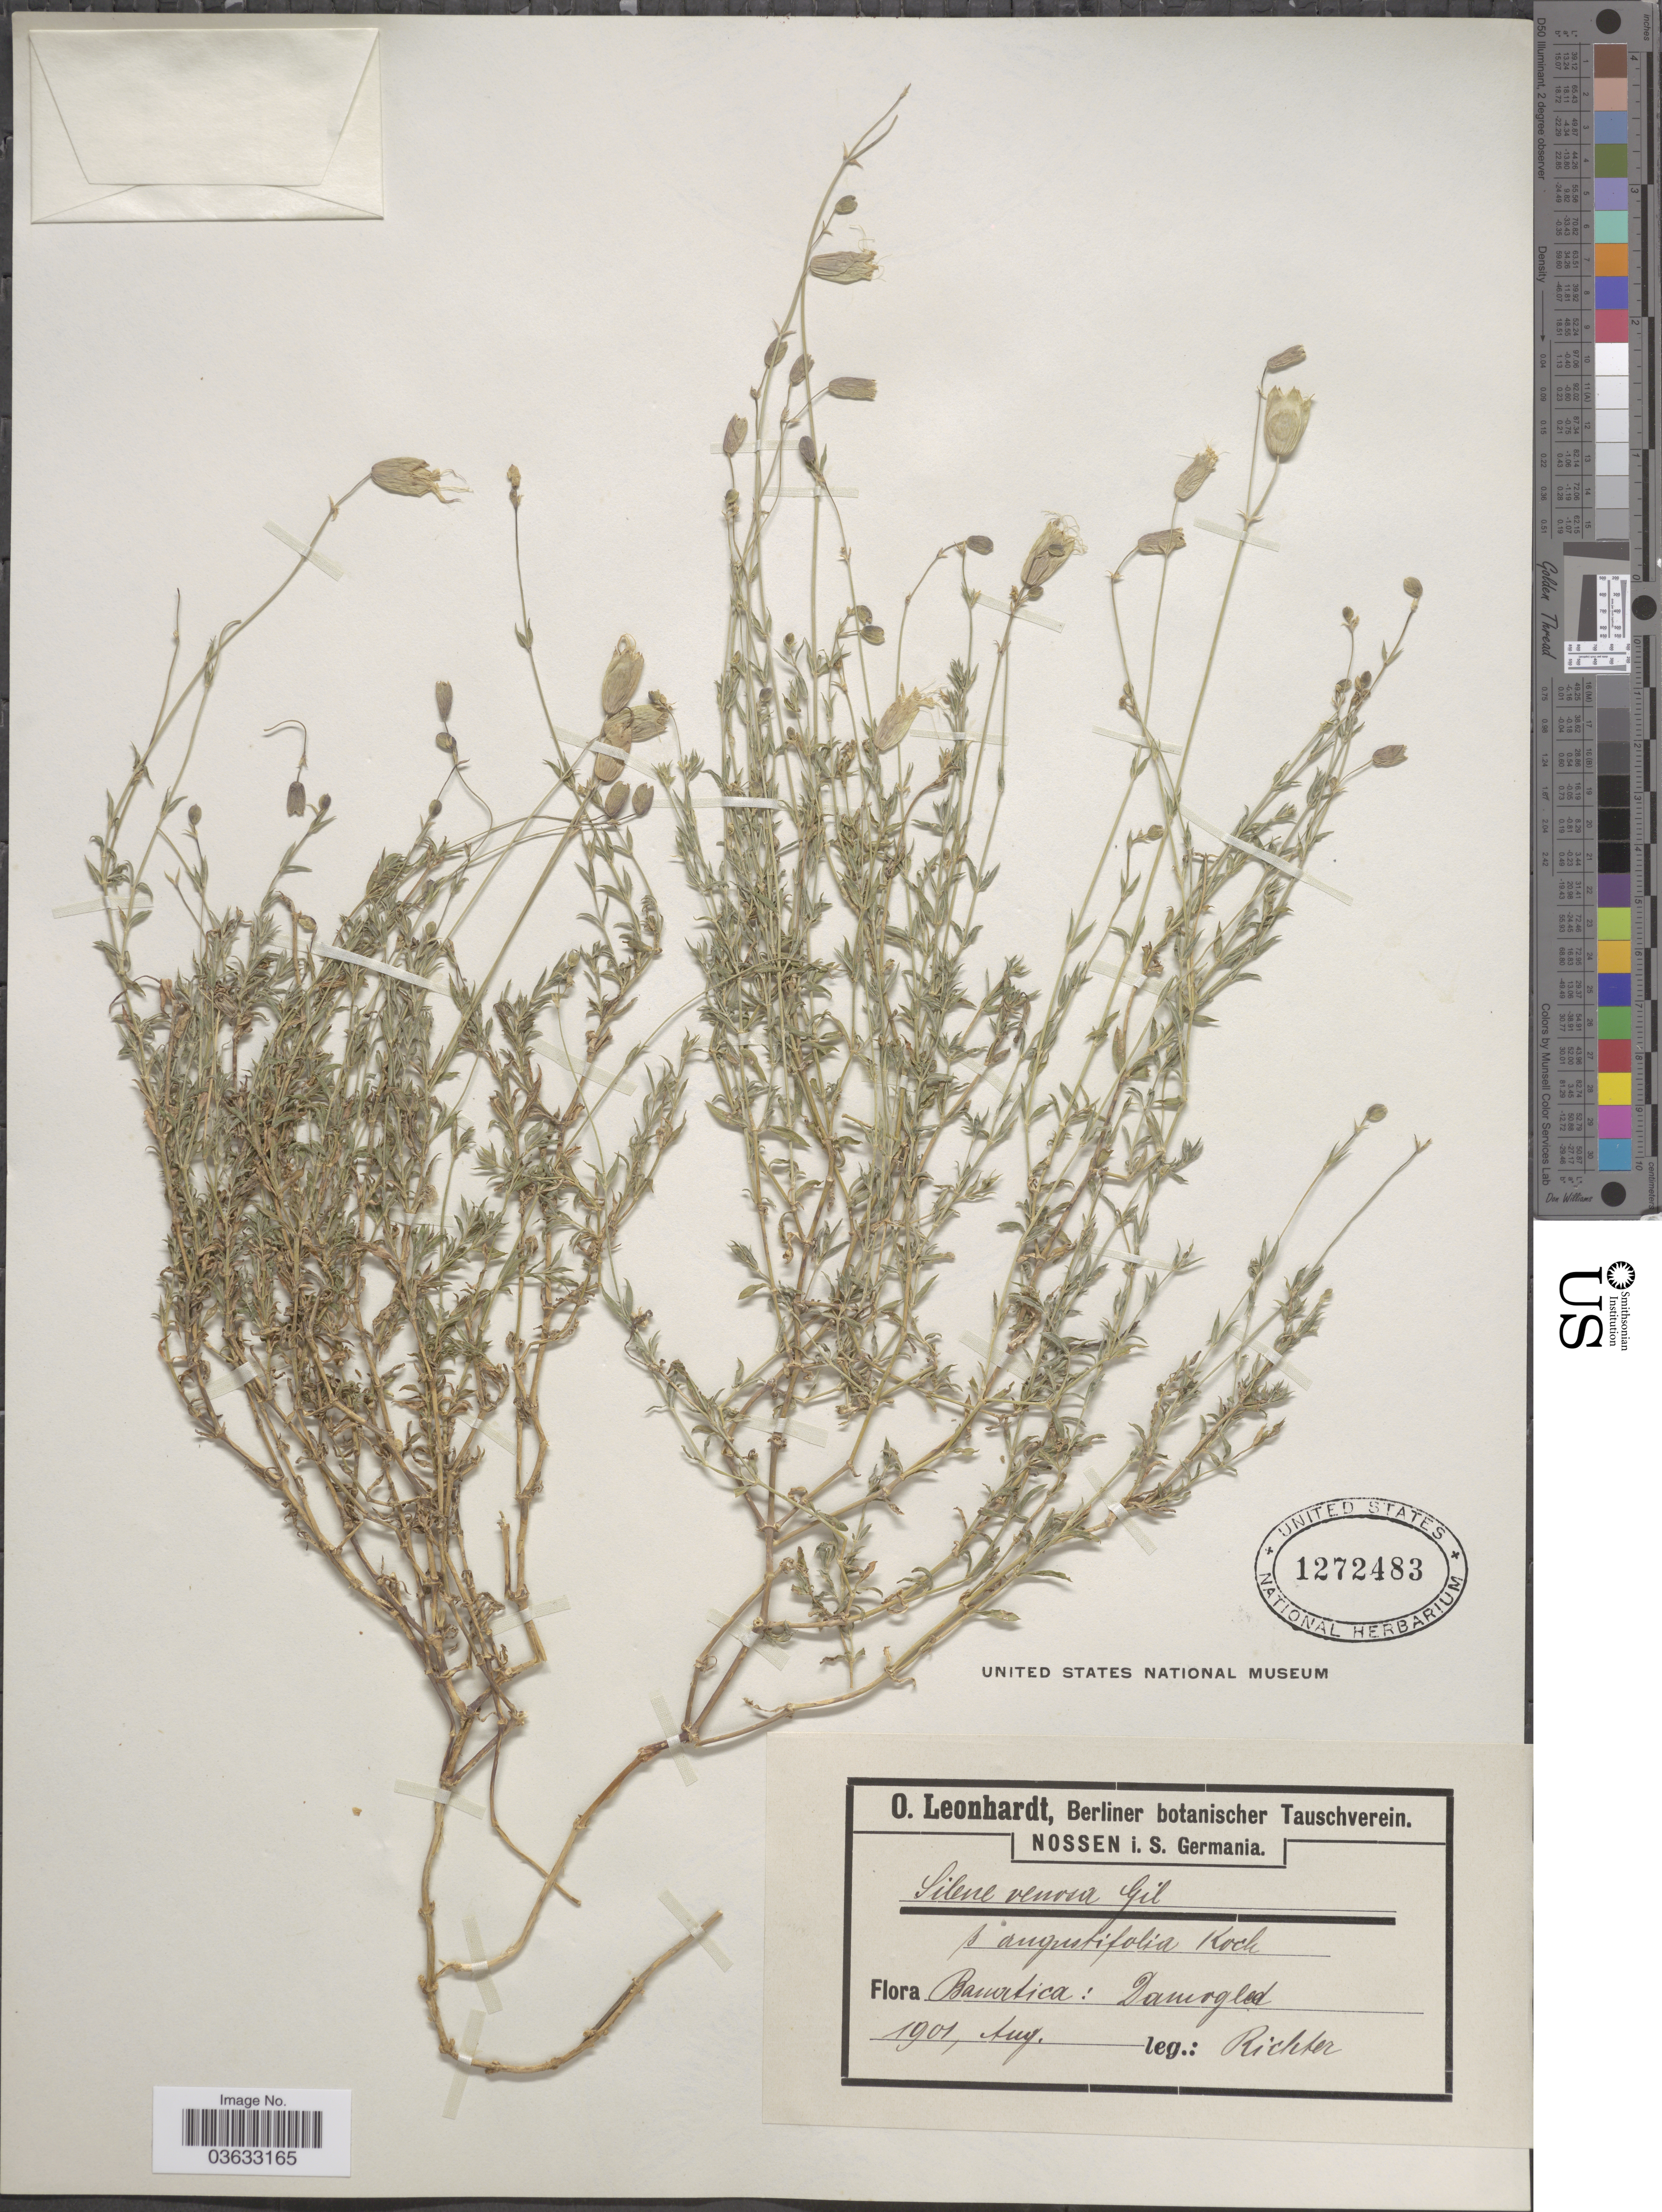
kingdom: Plantae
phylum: Tracheophyta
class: Magnoliopsida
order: Caryophyllales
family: Caryophyllaceae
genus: Silene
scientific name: Silene inflata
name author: Sm.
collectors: -- Richter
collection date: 1901-08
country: Romania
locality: Bauvitica [interpreted]: Domogled.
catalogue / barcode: US 1272483